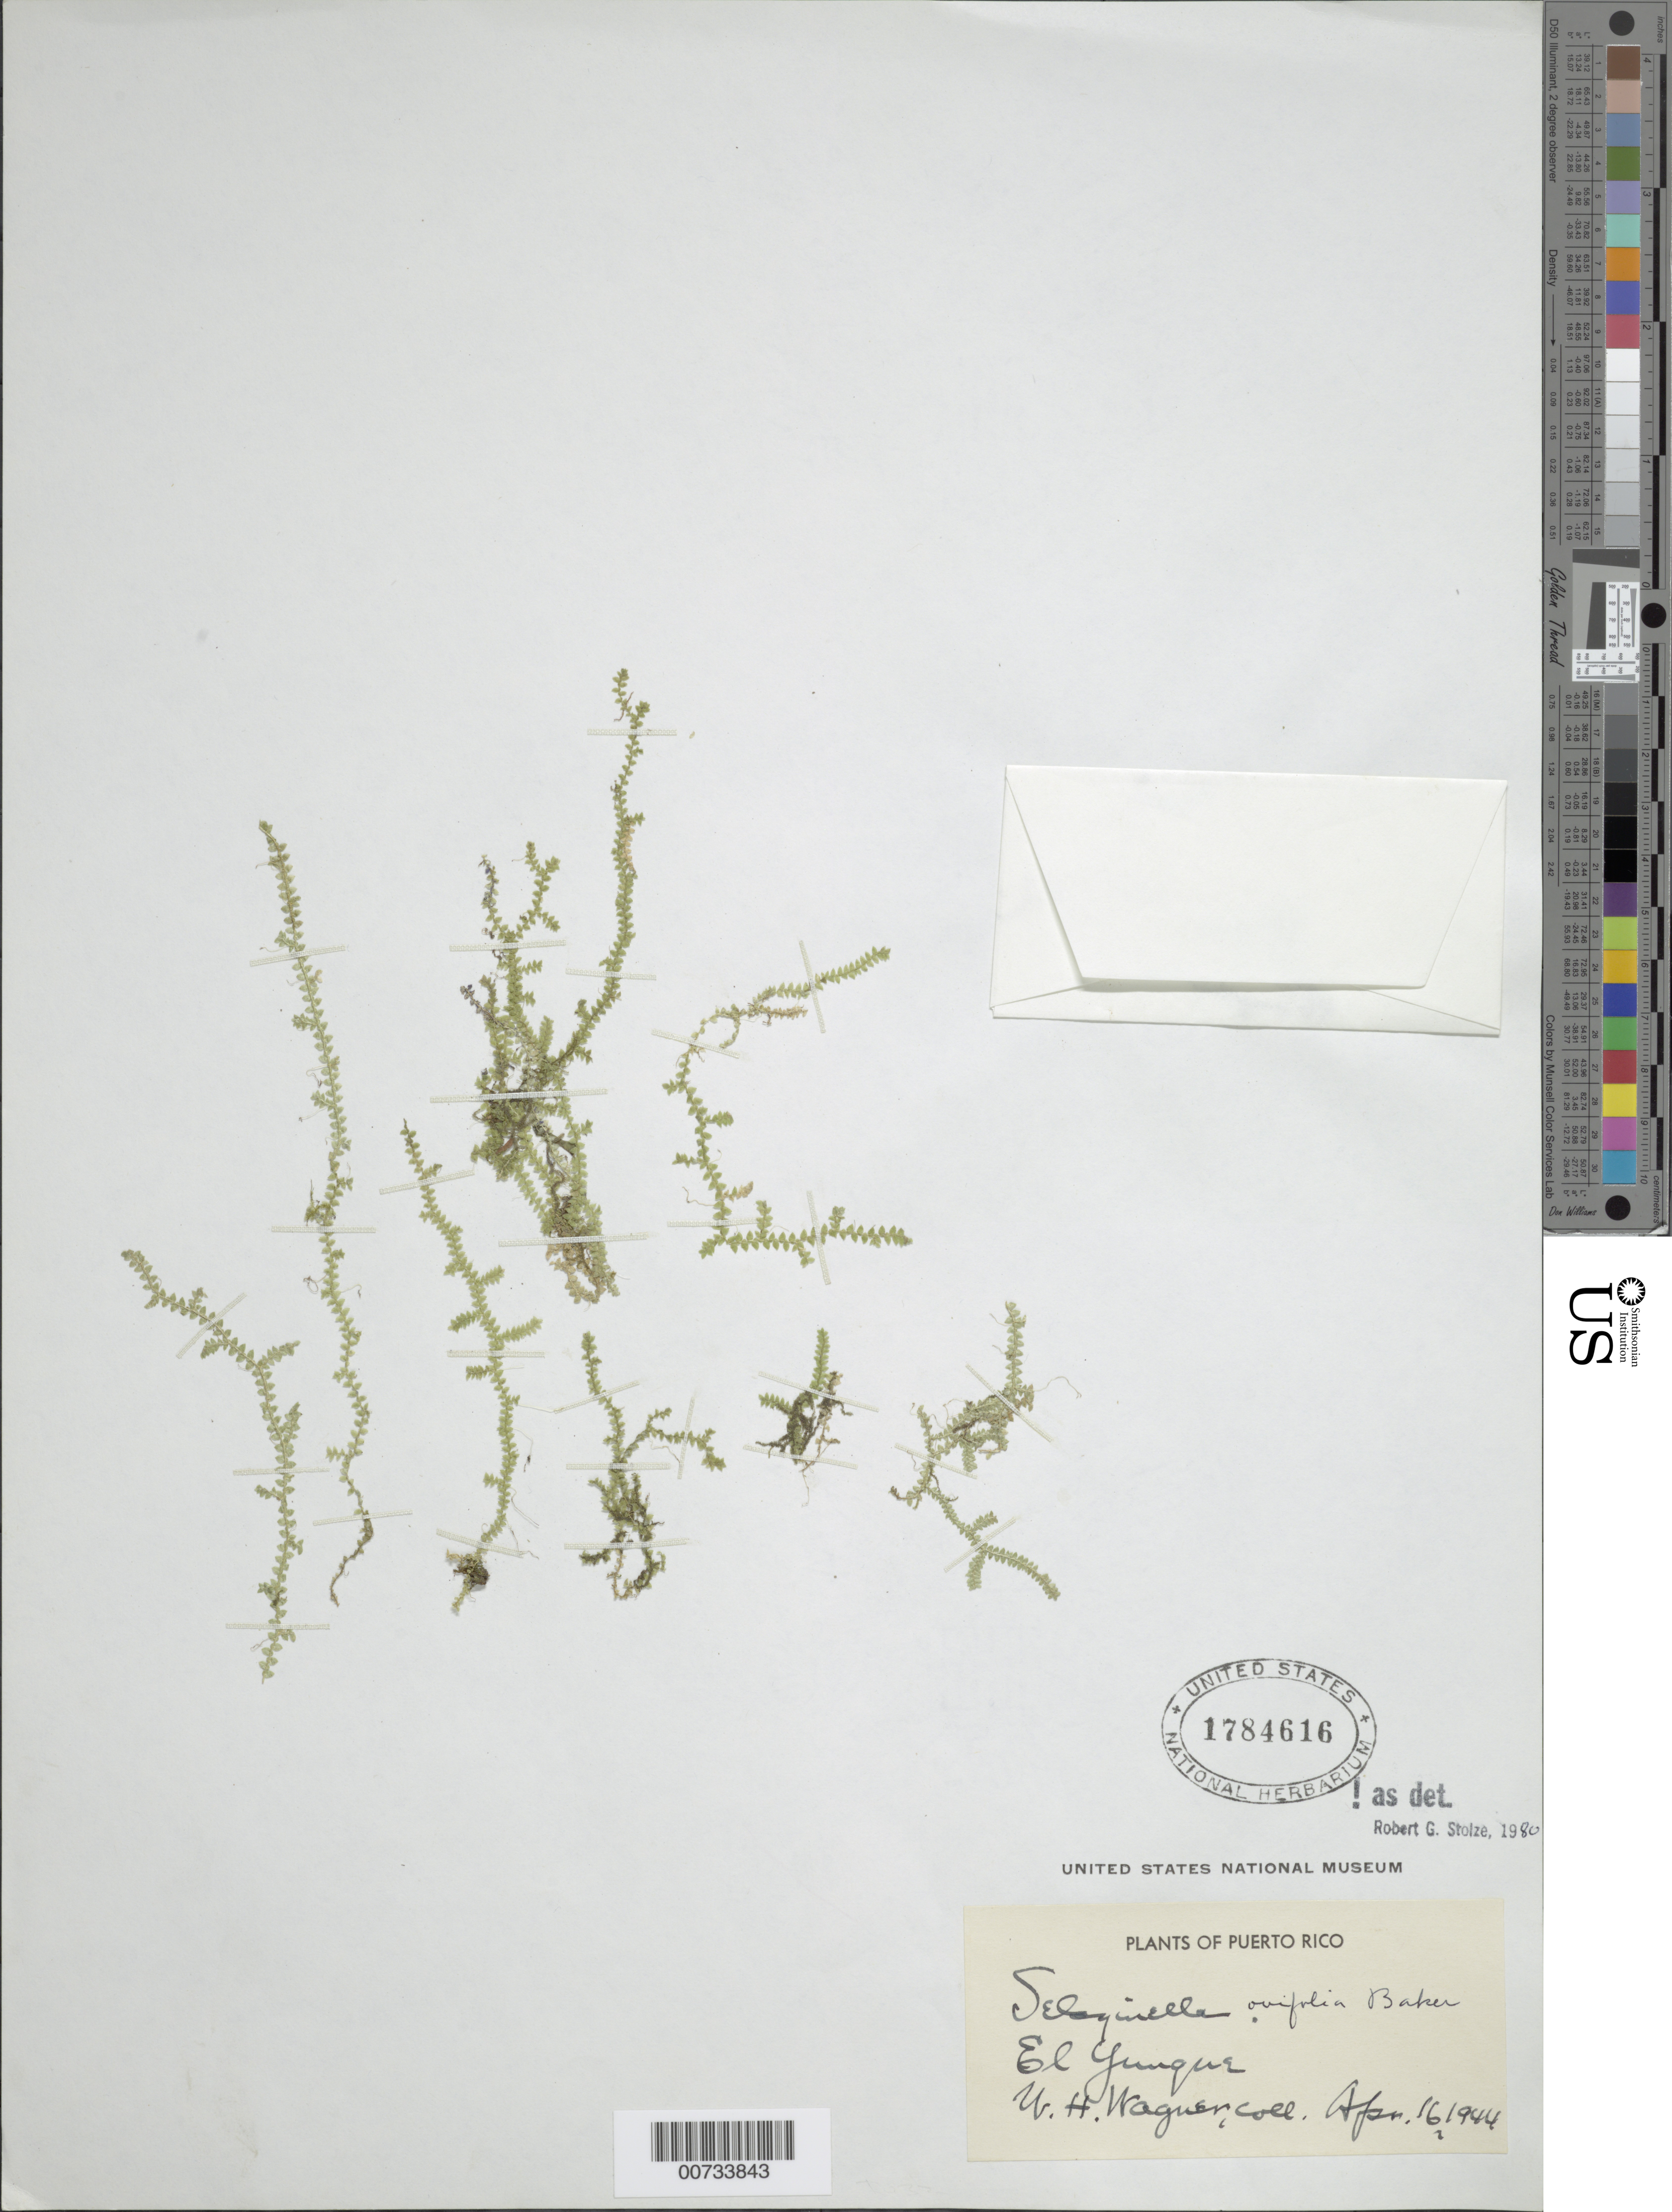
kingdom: Plantae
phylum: Tracheophyta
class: Lycopodiopsida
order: Selaginellales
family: Selaginellaceae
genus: Selaginella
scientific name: Selaginella ovifolia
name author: Baker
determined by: Stolze, R. G.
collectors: W. H. Wagner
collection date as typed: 16 Apr 1944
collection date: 1944-04-16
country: Puerto Rico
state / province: Río Grande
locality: El Yunque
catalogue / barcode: US 1784616